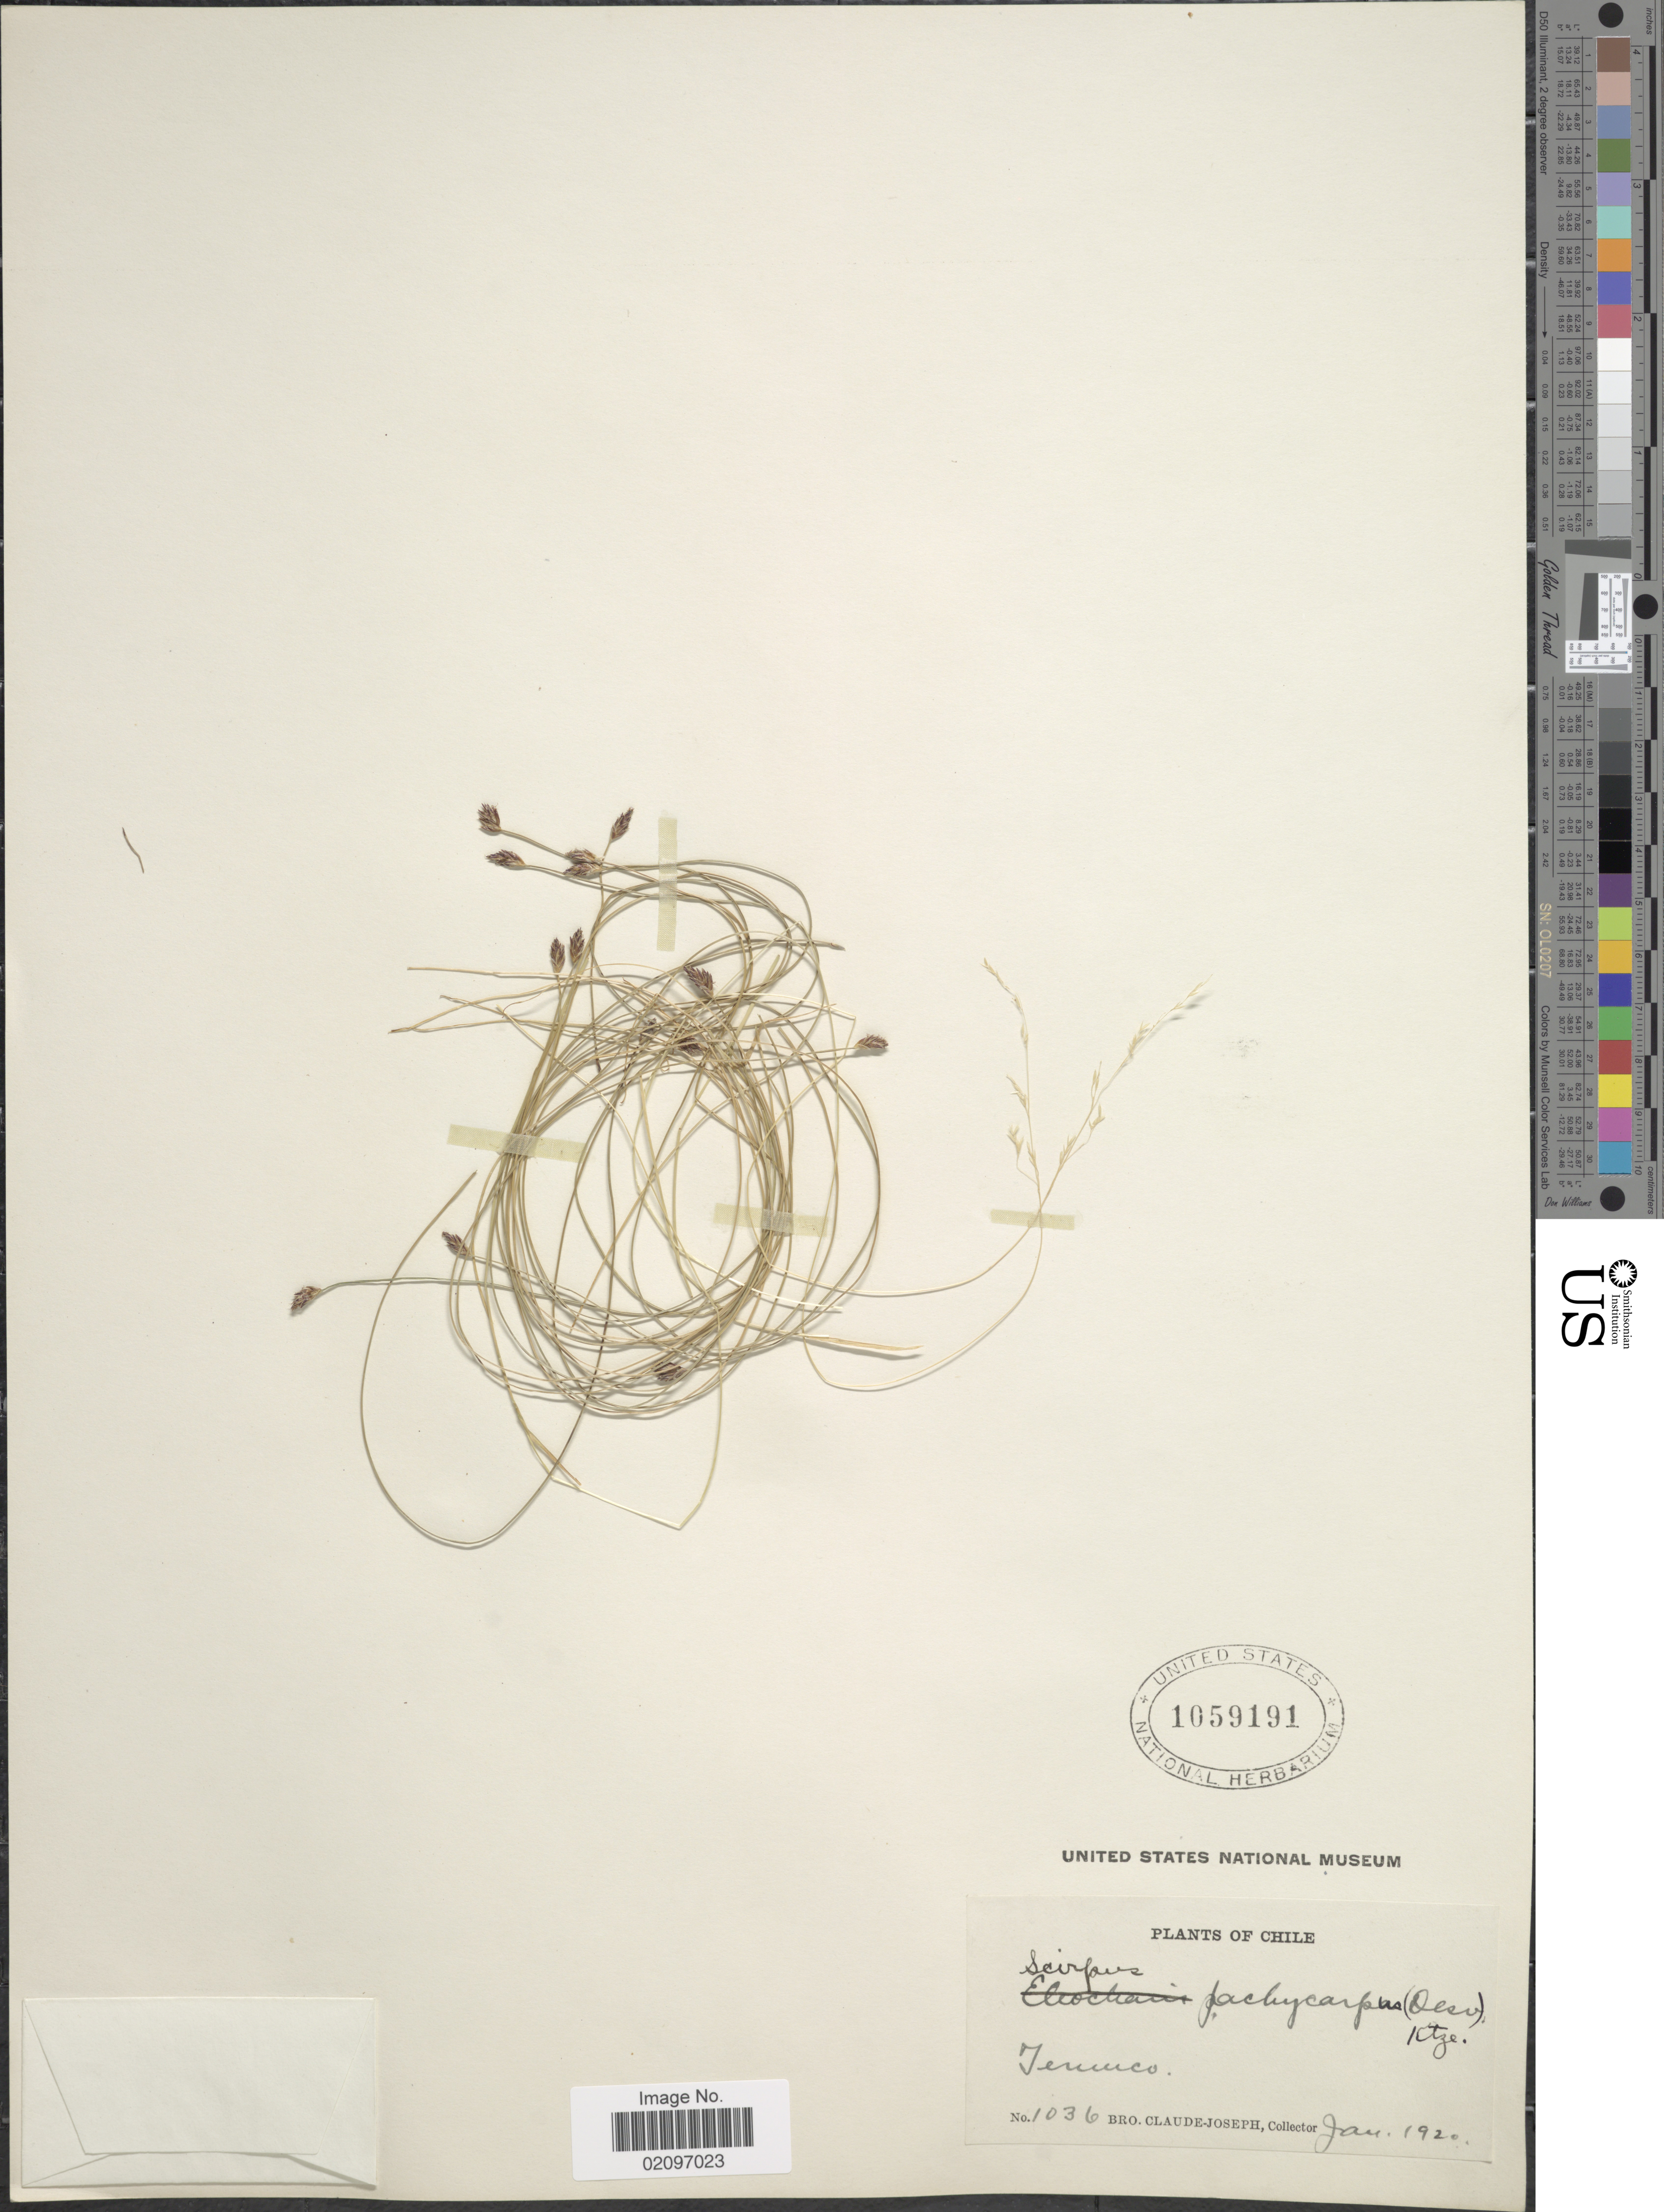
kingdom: Plantae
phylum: Tracheophyta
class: Liliopsida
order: Poales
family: Cyperaceae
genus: Eleocharis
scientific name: Eleocharis pachycarpa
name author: É. Desv.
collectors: Bro. Claude-Joseph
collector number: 1036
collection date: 1920-01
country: Chile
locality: Temuco.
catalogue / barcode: US 1059191